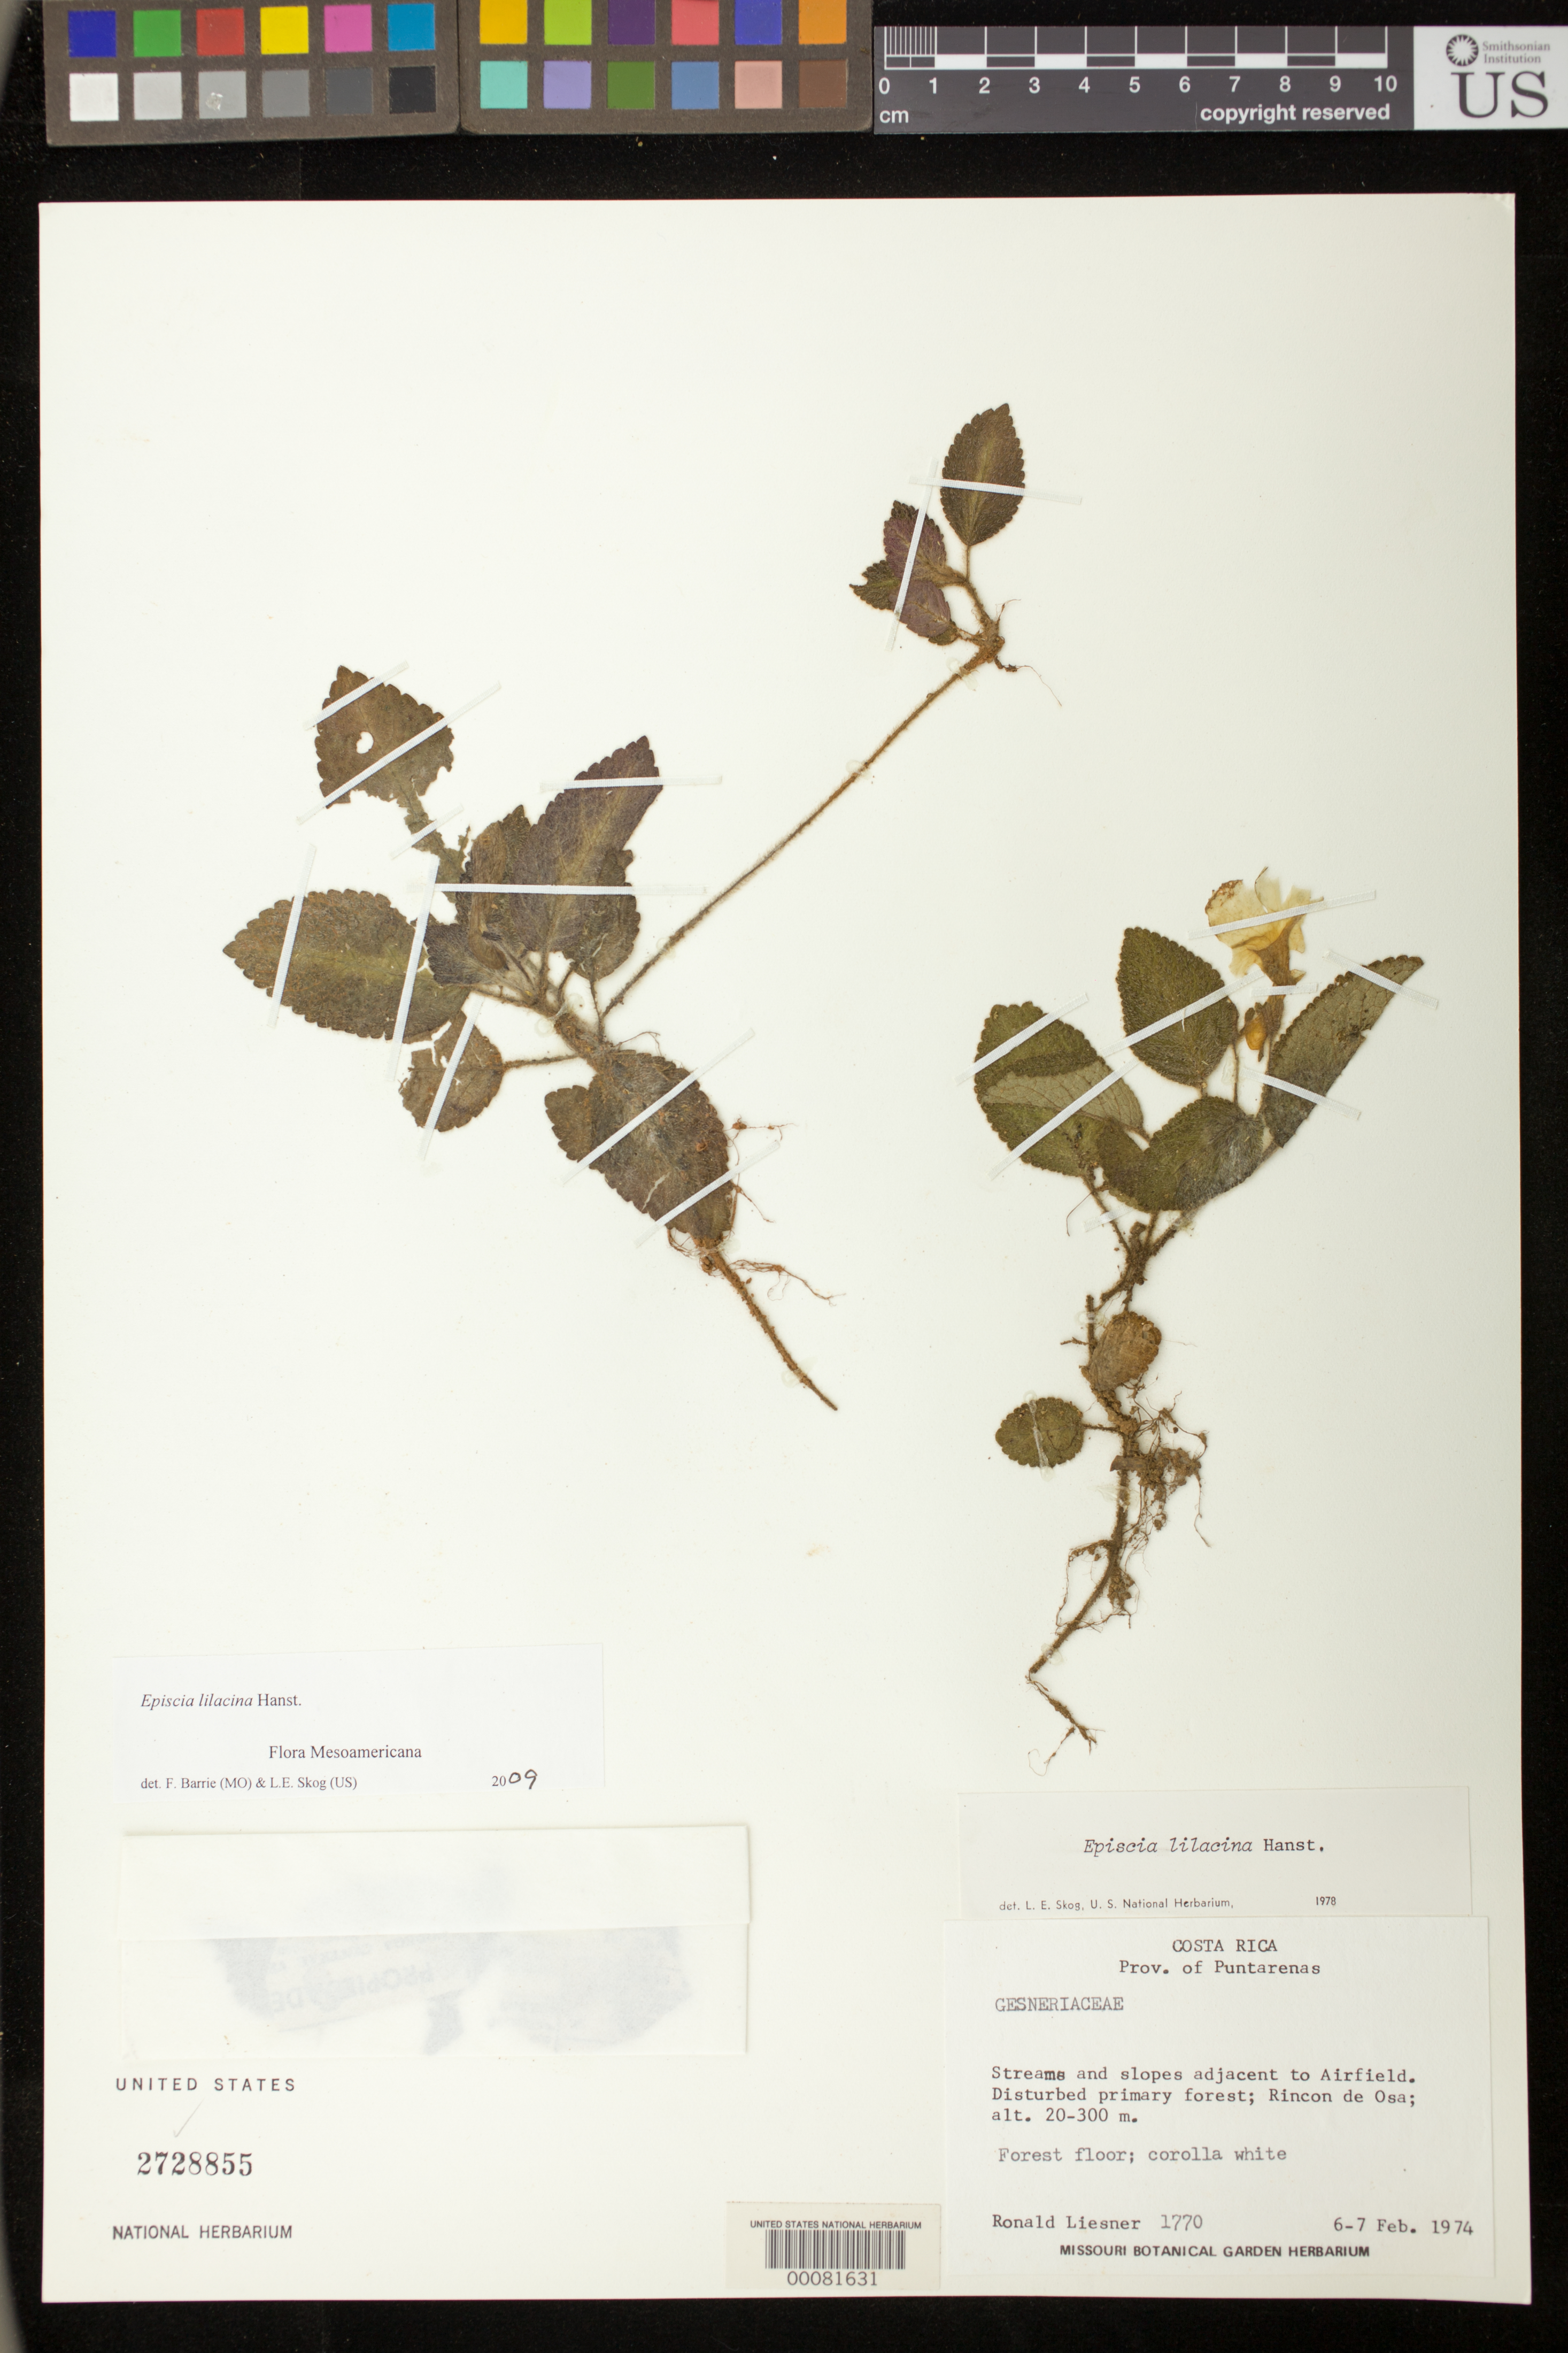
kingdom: Plantae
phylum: Tracheophyta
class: Magnoliopsida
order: Lamiales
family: Gesneriaceae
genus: Episcia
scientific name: Episcia lilacina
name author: Hanst.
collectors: R. L. Liesner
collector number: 1770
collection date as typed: Feb 1974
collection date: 1974-02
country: Costa Rica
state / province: Puntarenas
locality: Adjacent to airfield, Rincon de Osa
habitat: Streams and slopes, disturbed primary forest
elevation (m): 20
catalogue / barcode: US 2728855